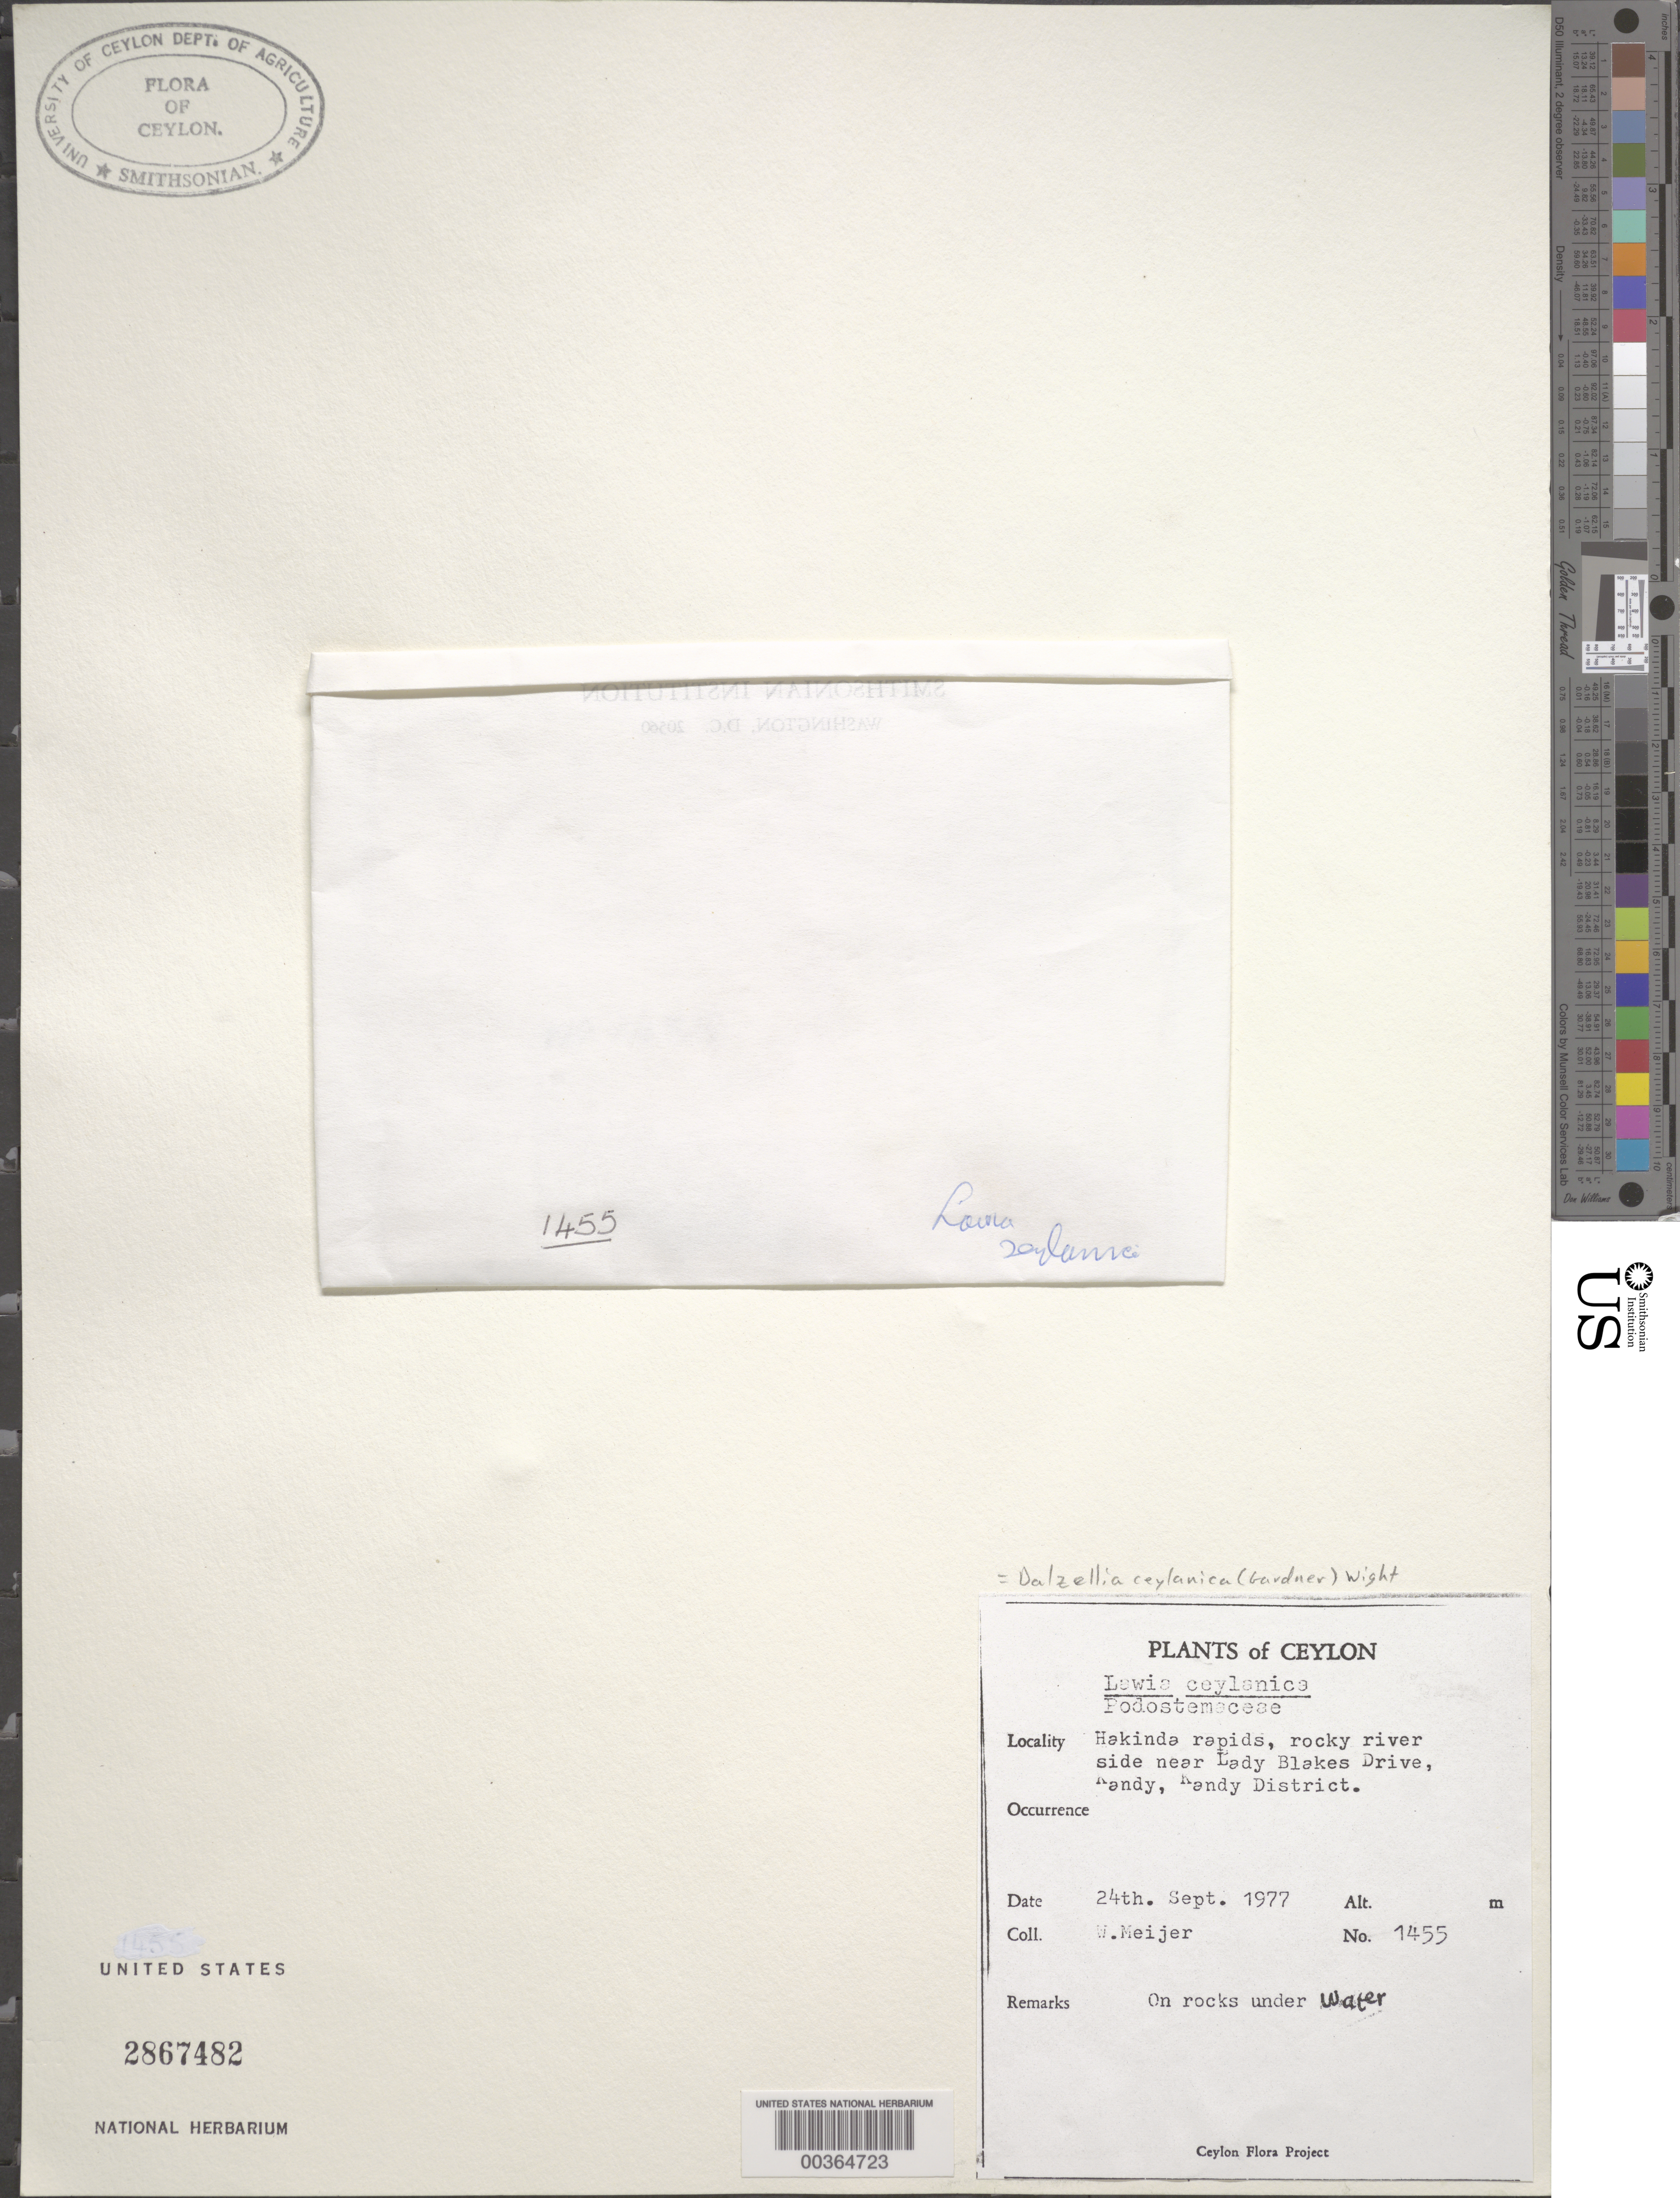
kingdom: Plantae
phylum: Tracheophyta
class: Magnoliopsida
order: Malpighiales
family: Podostemaceae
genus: Dalzellia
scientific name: Dalzellia ceylanica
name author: (Gardner) Wight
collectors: W. Meijer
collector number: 1455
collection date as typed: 24 Sep 1977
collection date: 1977-09-24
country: Sri Lanka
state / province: Central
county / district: Kandy Dist.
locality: Kandy, hakinda rapids, near lady blake's drive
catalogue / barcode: US 2867482